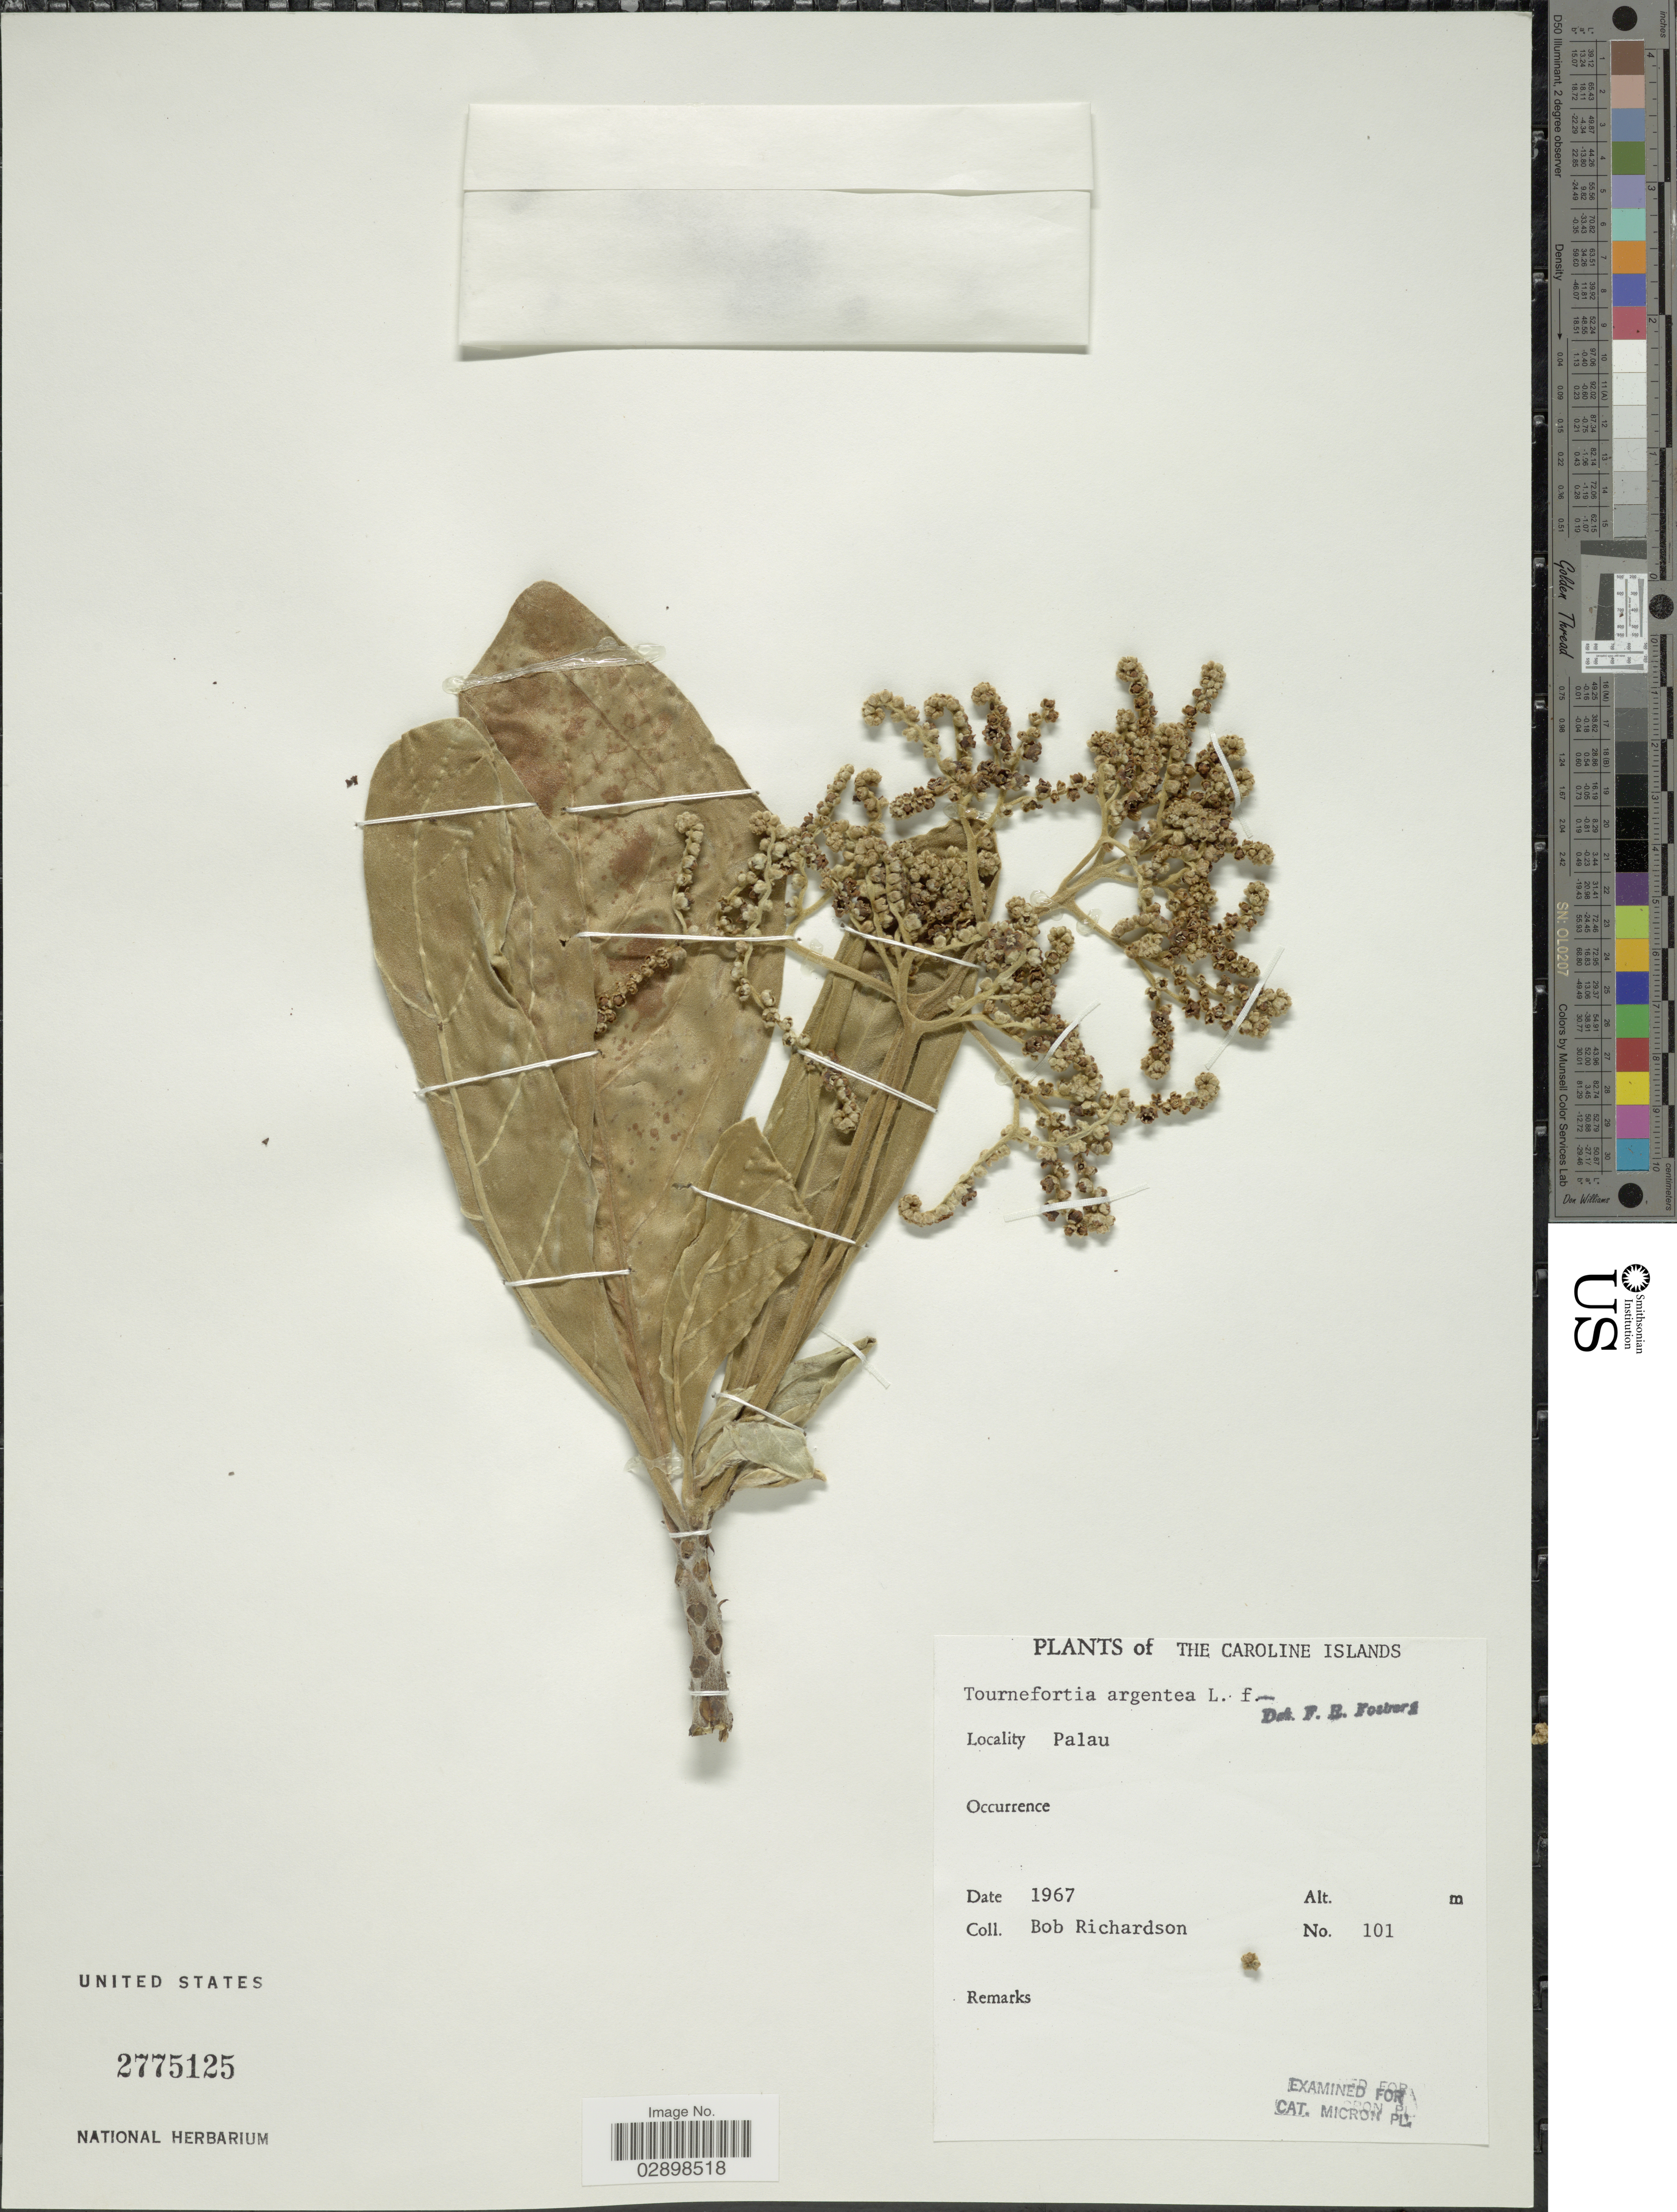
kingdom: Plantae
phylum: Tracheophyta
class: Magnoliopsida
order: Boraginales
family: Heliotropiaceae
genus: Heliotropium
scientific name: Heliotropium arboreum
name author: (Blanco) Mabberley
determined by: Wagner, W. L., (BOT), Smithsonian Institution - National Museum of Natural History (UNITED STATES)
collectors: B. Richardson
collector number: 101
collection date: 1967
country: Palau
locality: The Caroline Islands. Palau.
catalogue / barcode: US 2775125